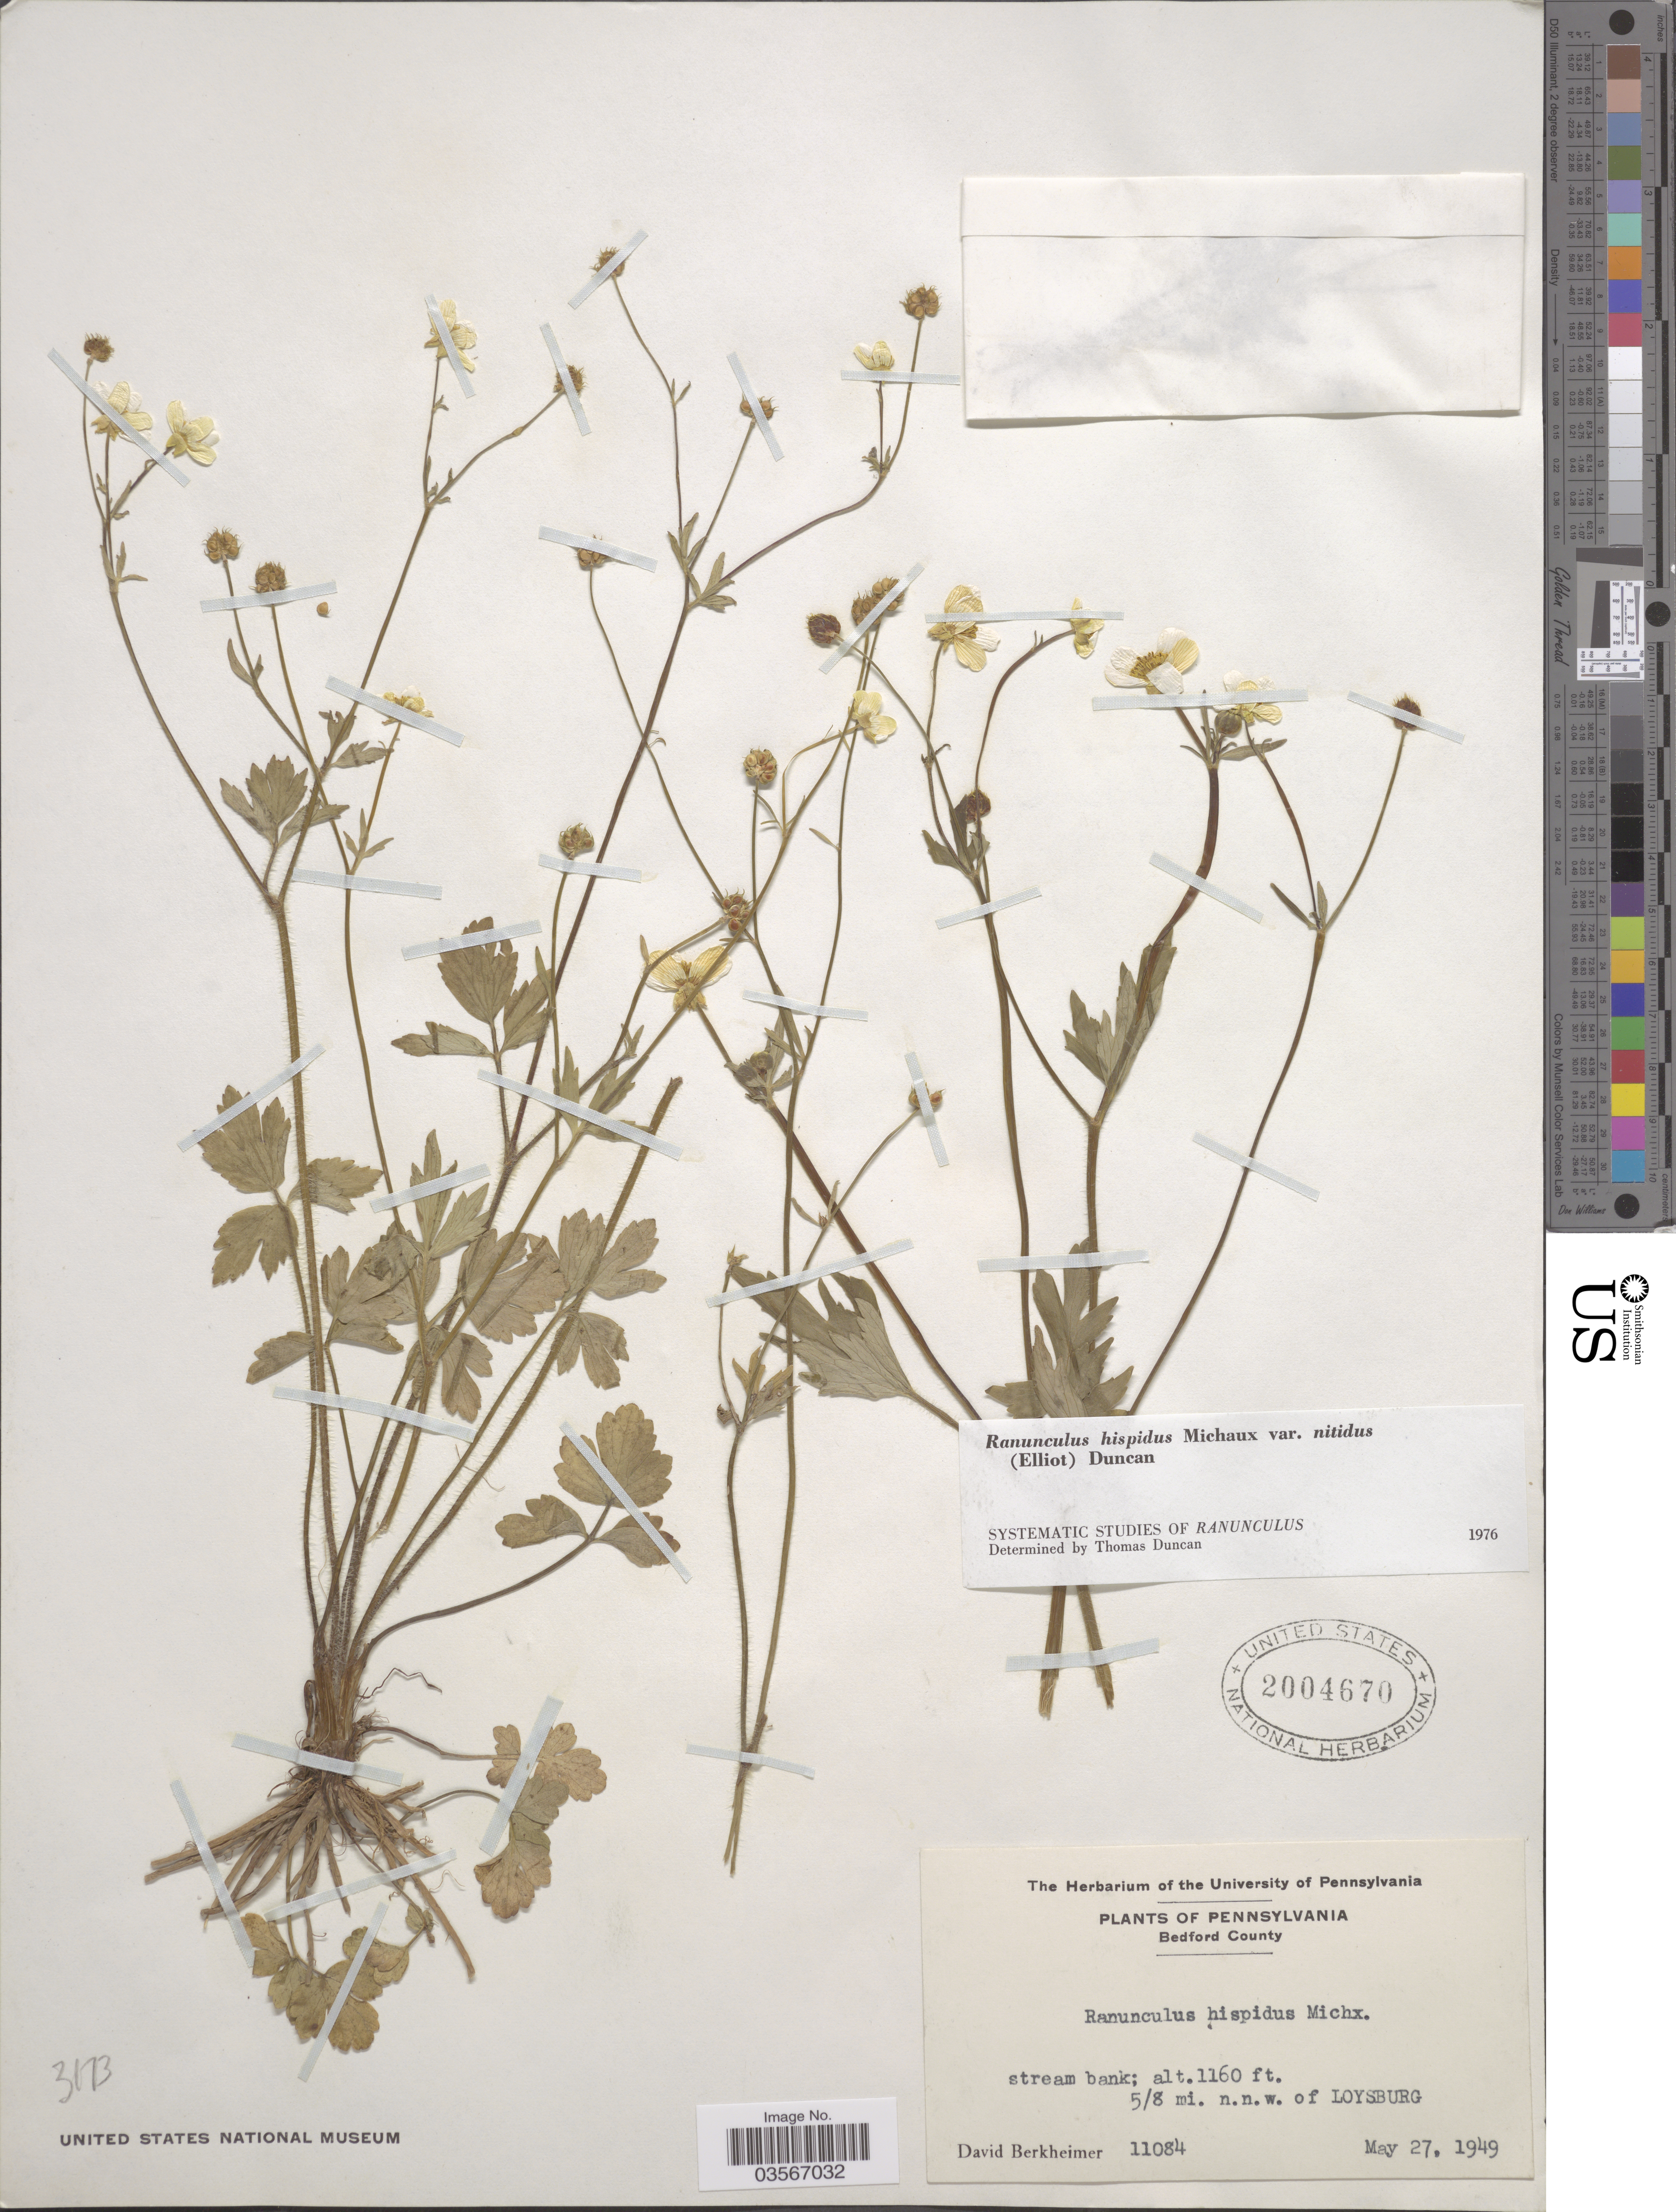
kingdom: Plantae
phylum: Tracheophyta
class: Magnoliopsida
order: Ranunculales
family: Ranunculaceae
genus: Ranunculus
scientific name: Ranunculus hispidus var. nitidus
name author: (Chapm.) T. Duncan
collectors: D. Berkheimer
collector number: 11084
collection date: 1949-05-27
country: United States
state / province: Pennsylvania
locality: Bedford County. 5/8 mi. n.n.w. of Loysburg.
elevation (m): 354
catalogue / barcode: US 2004670